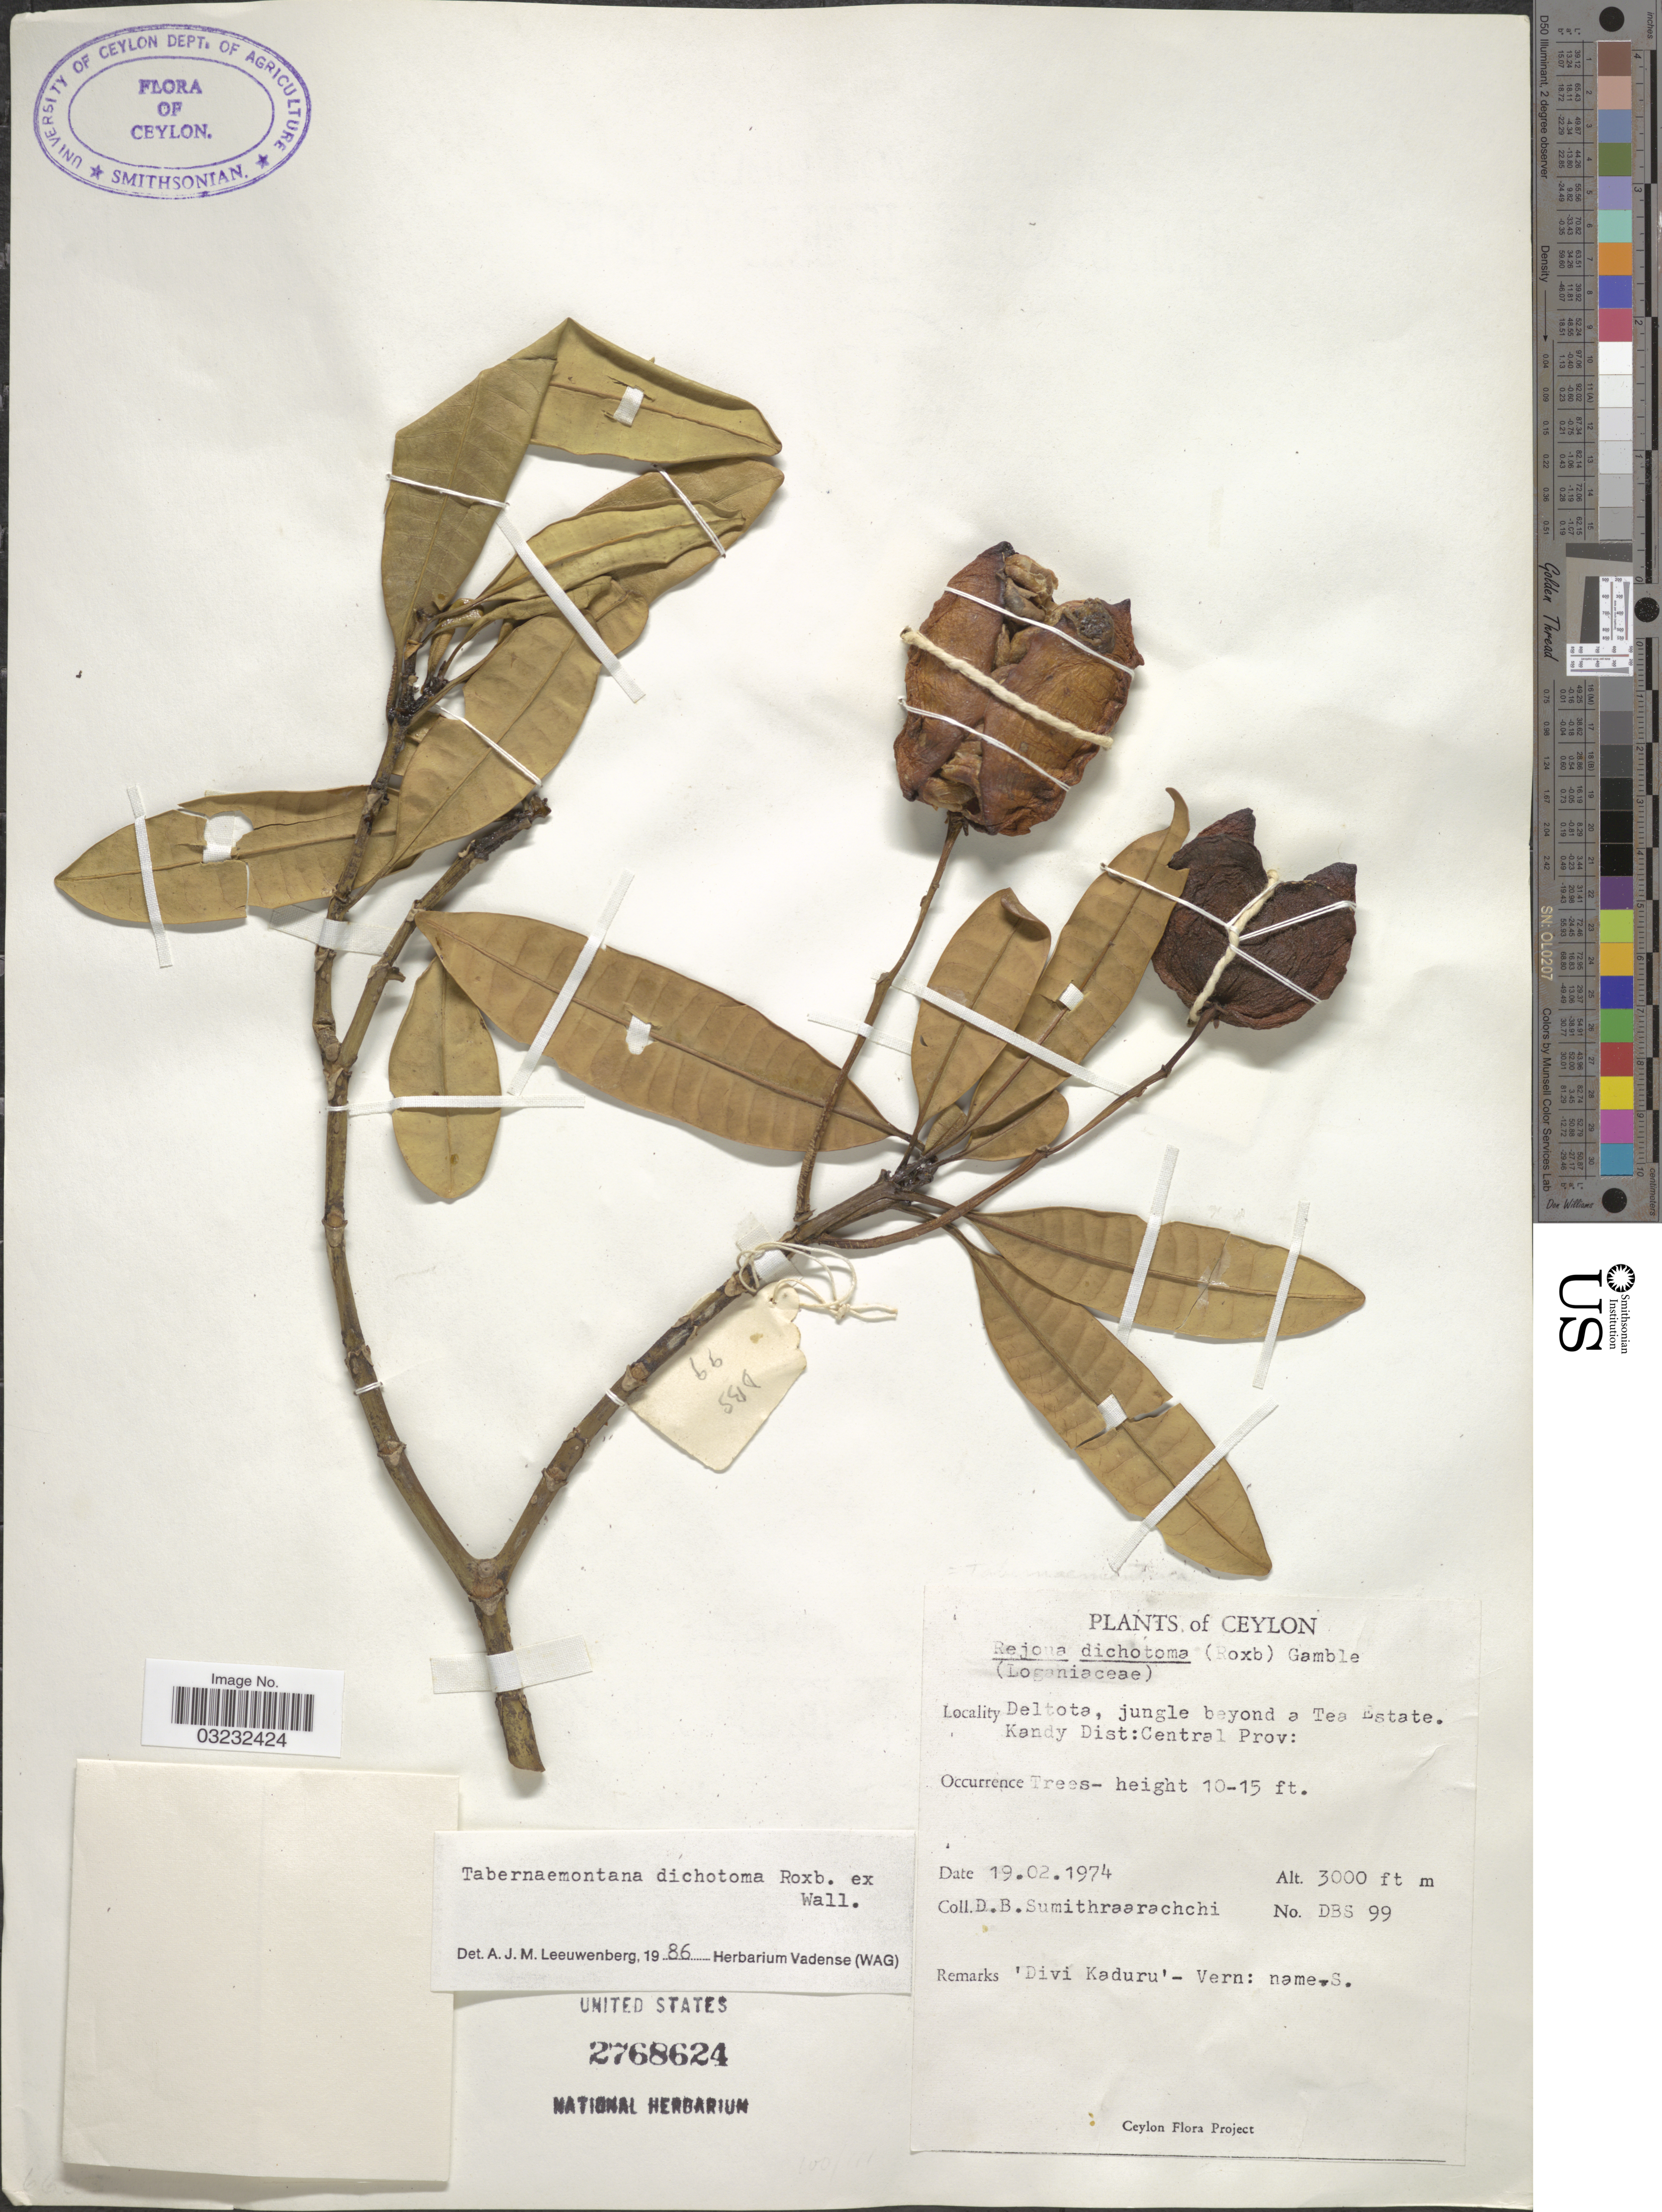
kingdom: Plantae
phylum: Tracheophyta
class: Magnoliopsida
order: Gentianales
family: Apocynaceae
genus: Tabernaemontana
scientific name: Tabernaemontana dichotoma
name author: Roxb. ex Wall.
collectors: D. B. Sumithraarachchi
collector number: DBS99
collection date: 1974-02-19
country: Sri Lanka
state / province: Central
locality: Ceylon, Deltota, jungle beyond a Tea Estate. Kandy Dist.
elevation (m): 914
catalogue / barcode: US 2768624